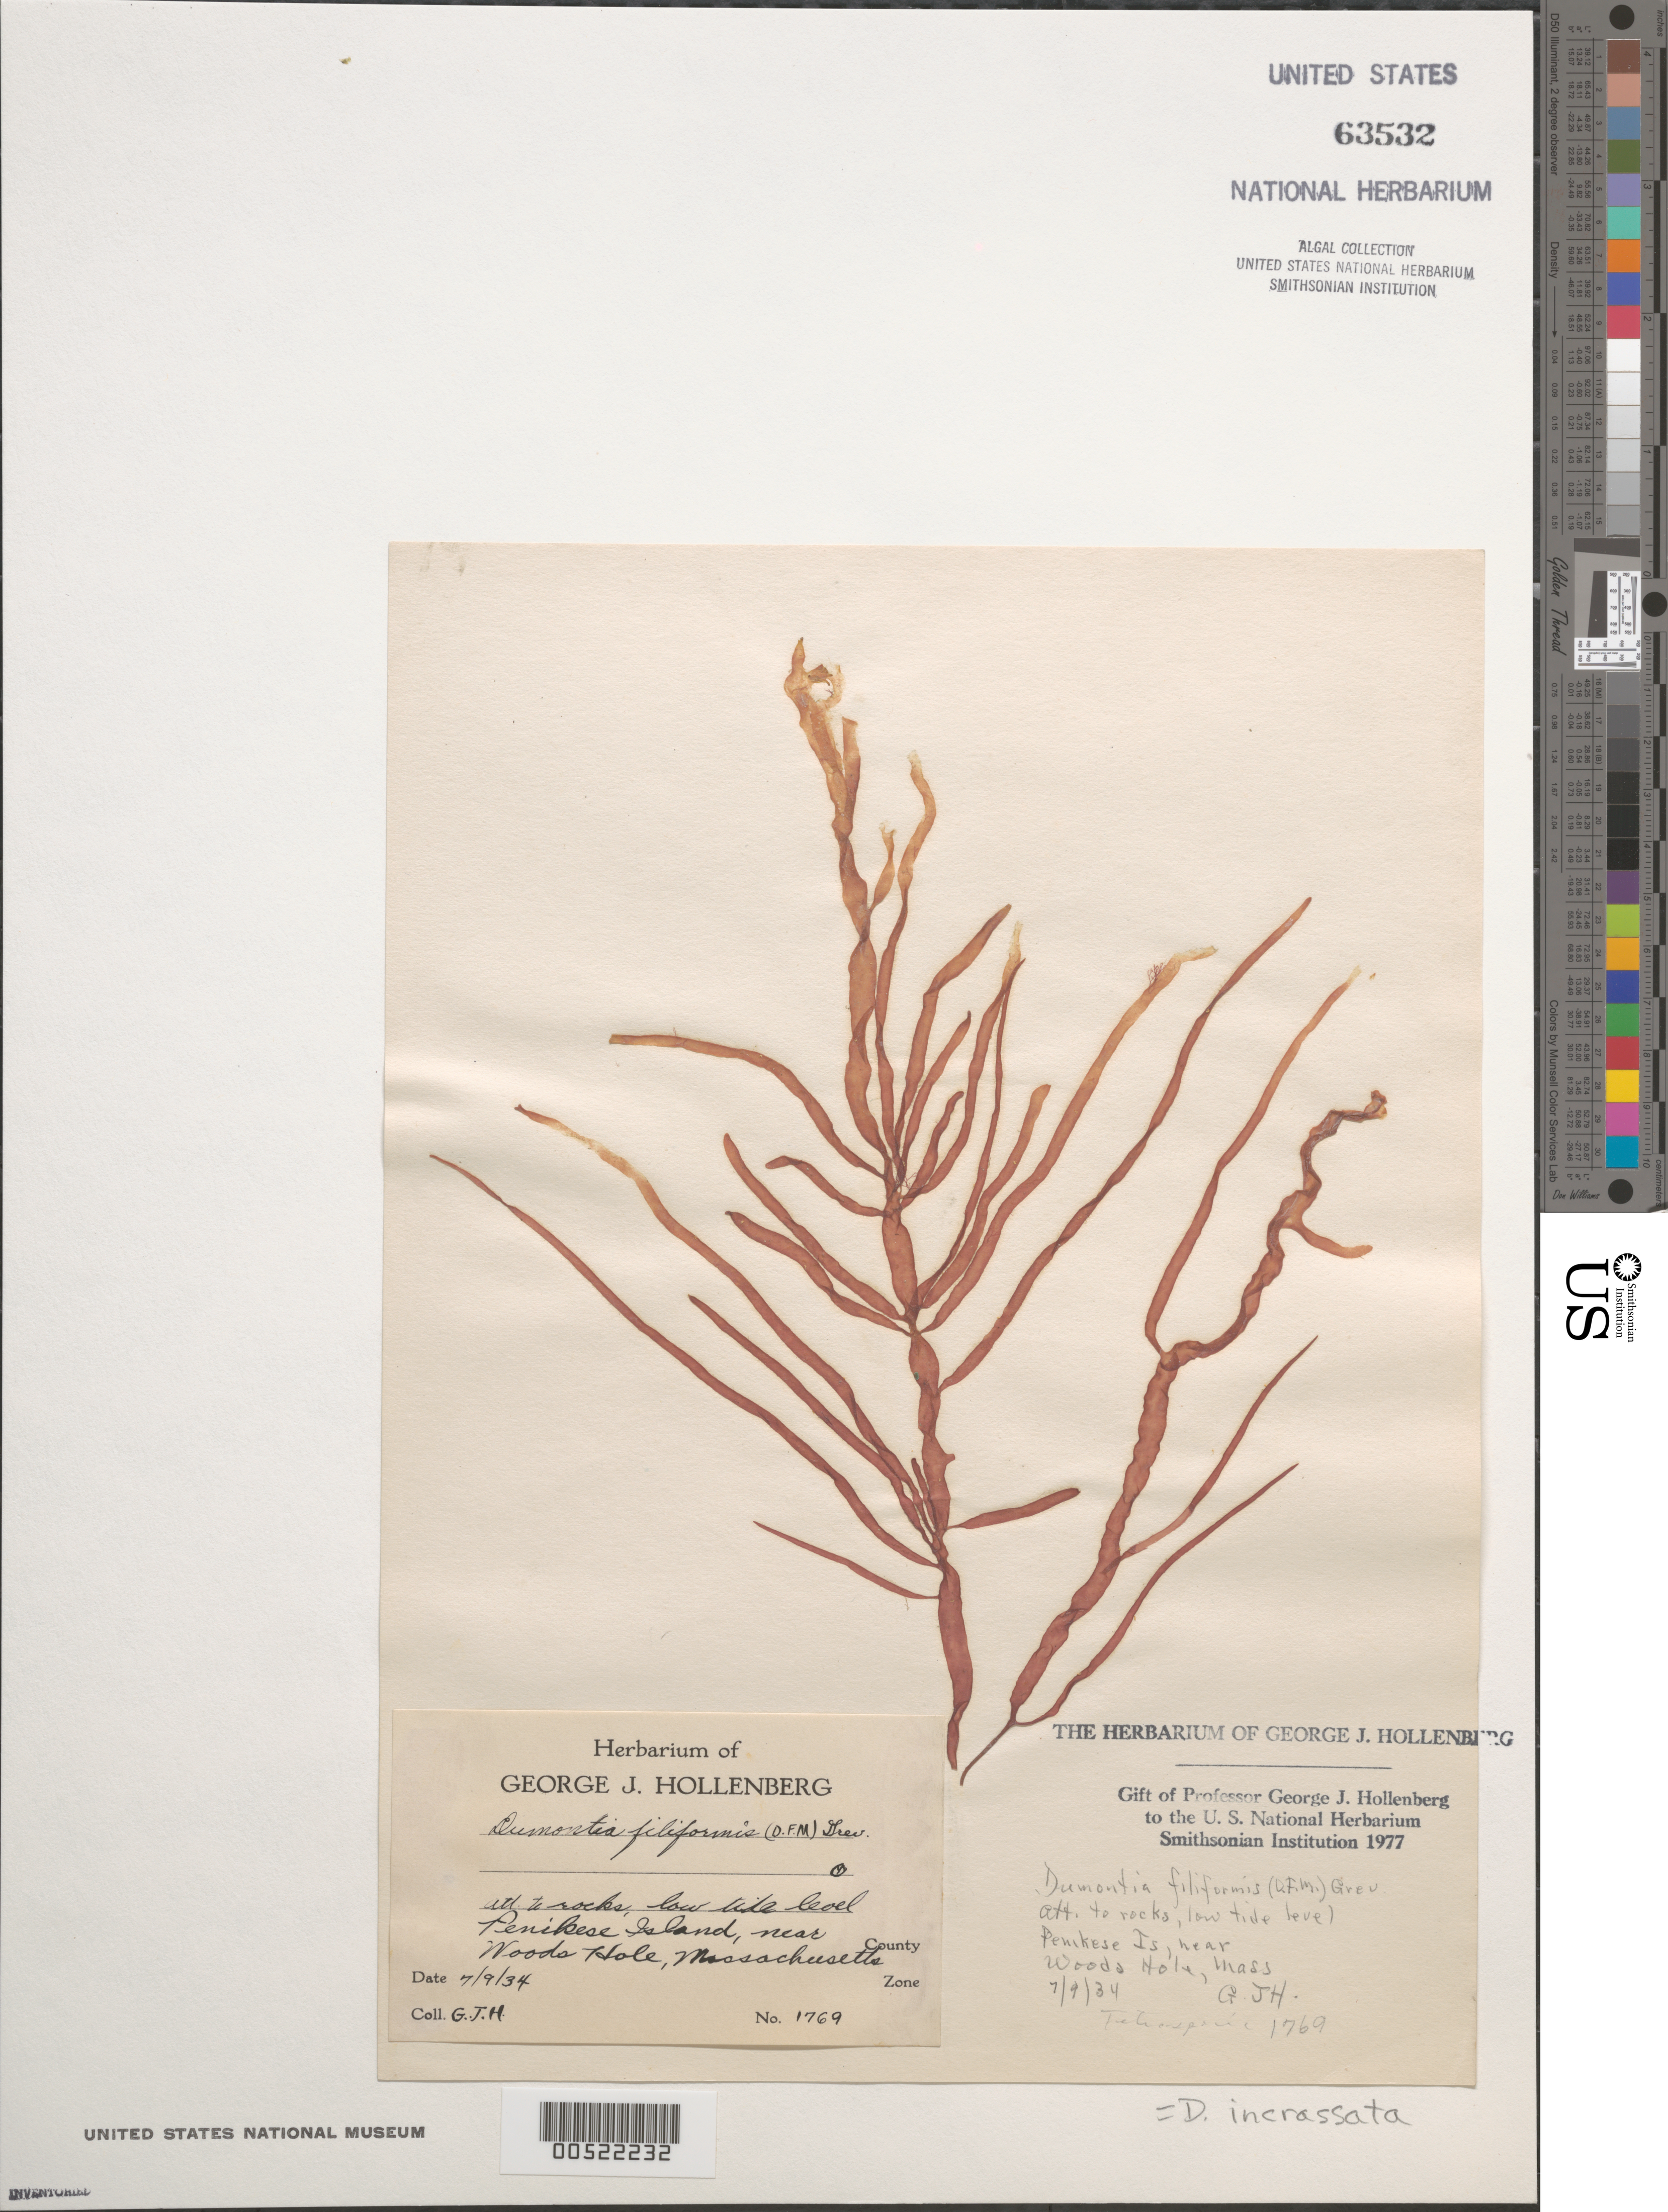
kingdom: Plantae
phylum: Rhodophyta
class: Florideophyceae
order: Gigartinales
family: Dumontiaceae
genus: Dumontia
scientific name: Dumontia contorta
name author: (S.G. Gmel.) Rupr.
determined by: Algae name updating Project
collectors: G. Hollenberg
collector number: GJH 1769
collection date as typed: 09 Jul 1934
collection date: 1934-07-09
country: United States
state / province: Massachusetts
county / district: Dukes County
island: Penikese Island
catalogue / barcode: US 63532